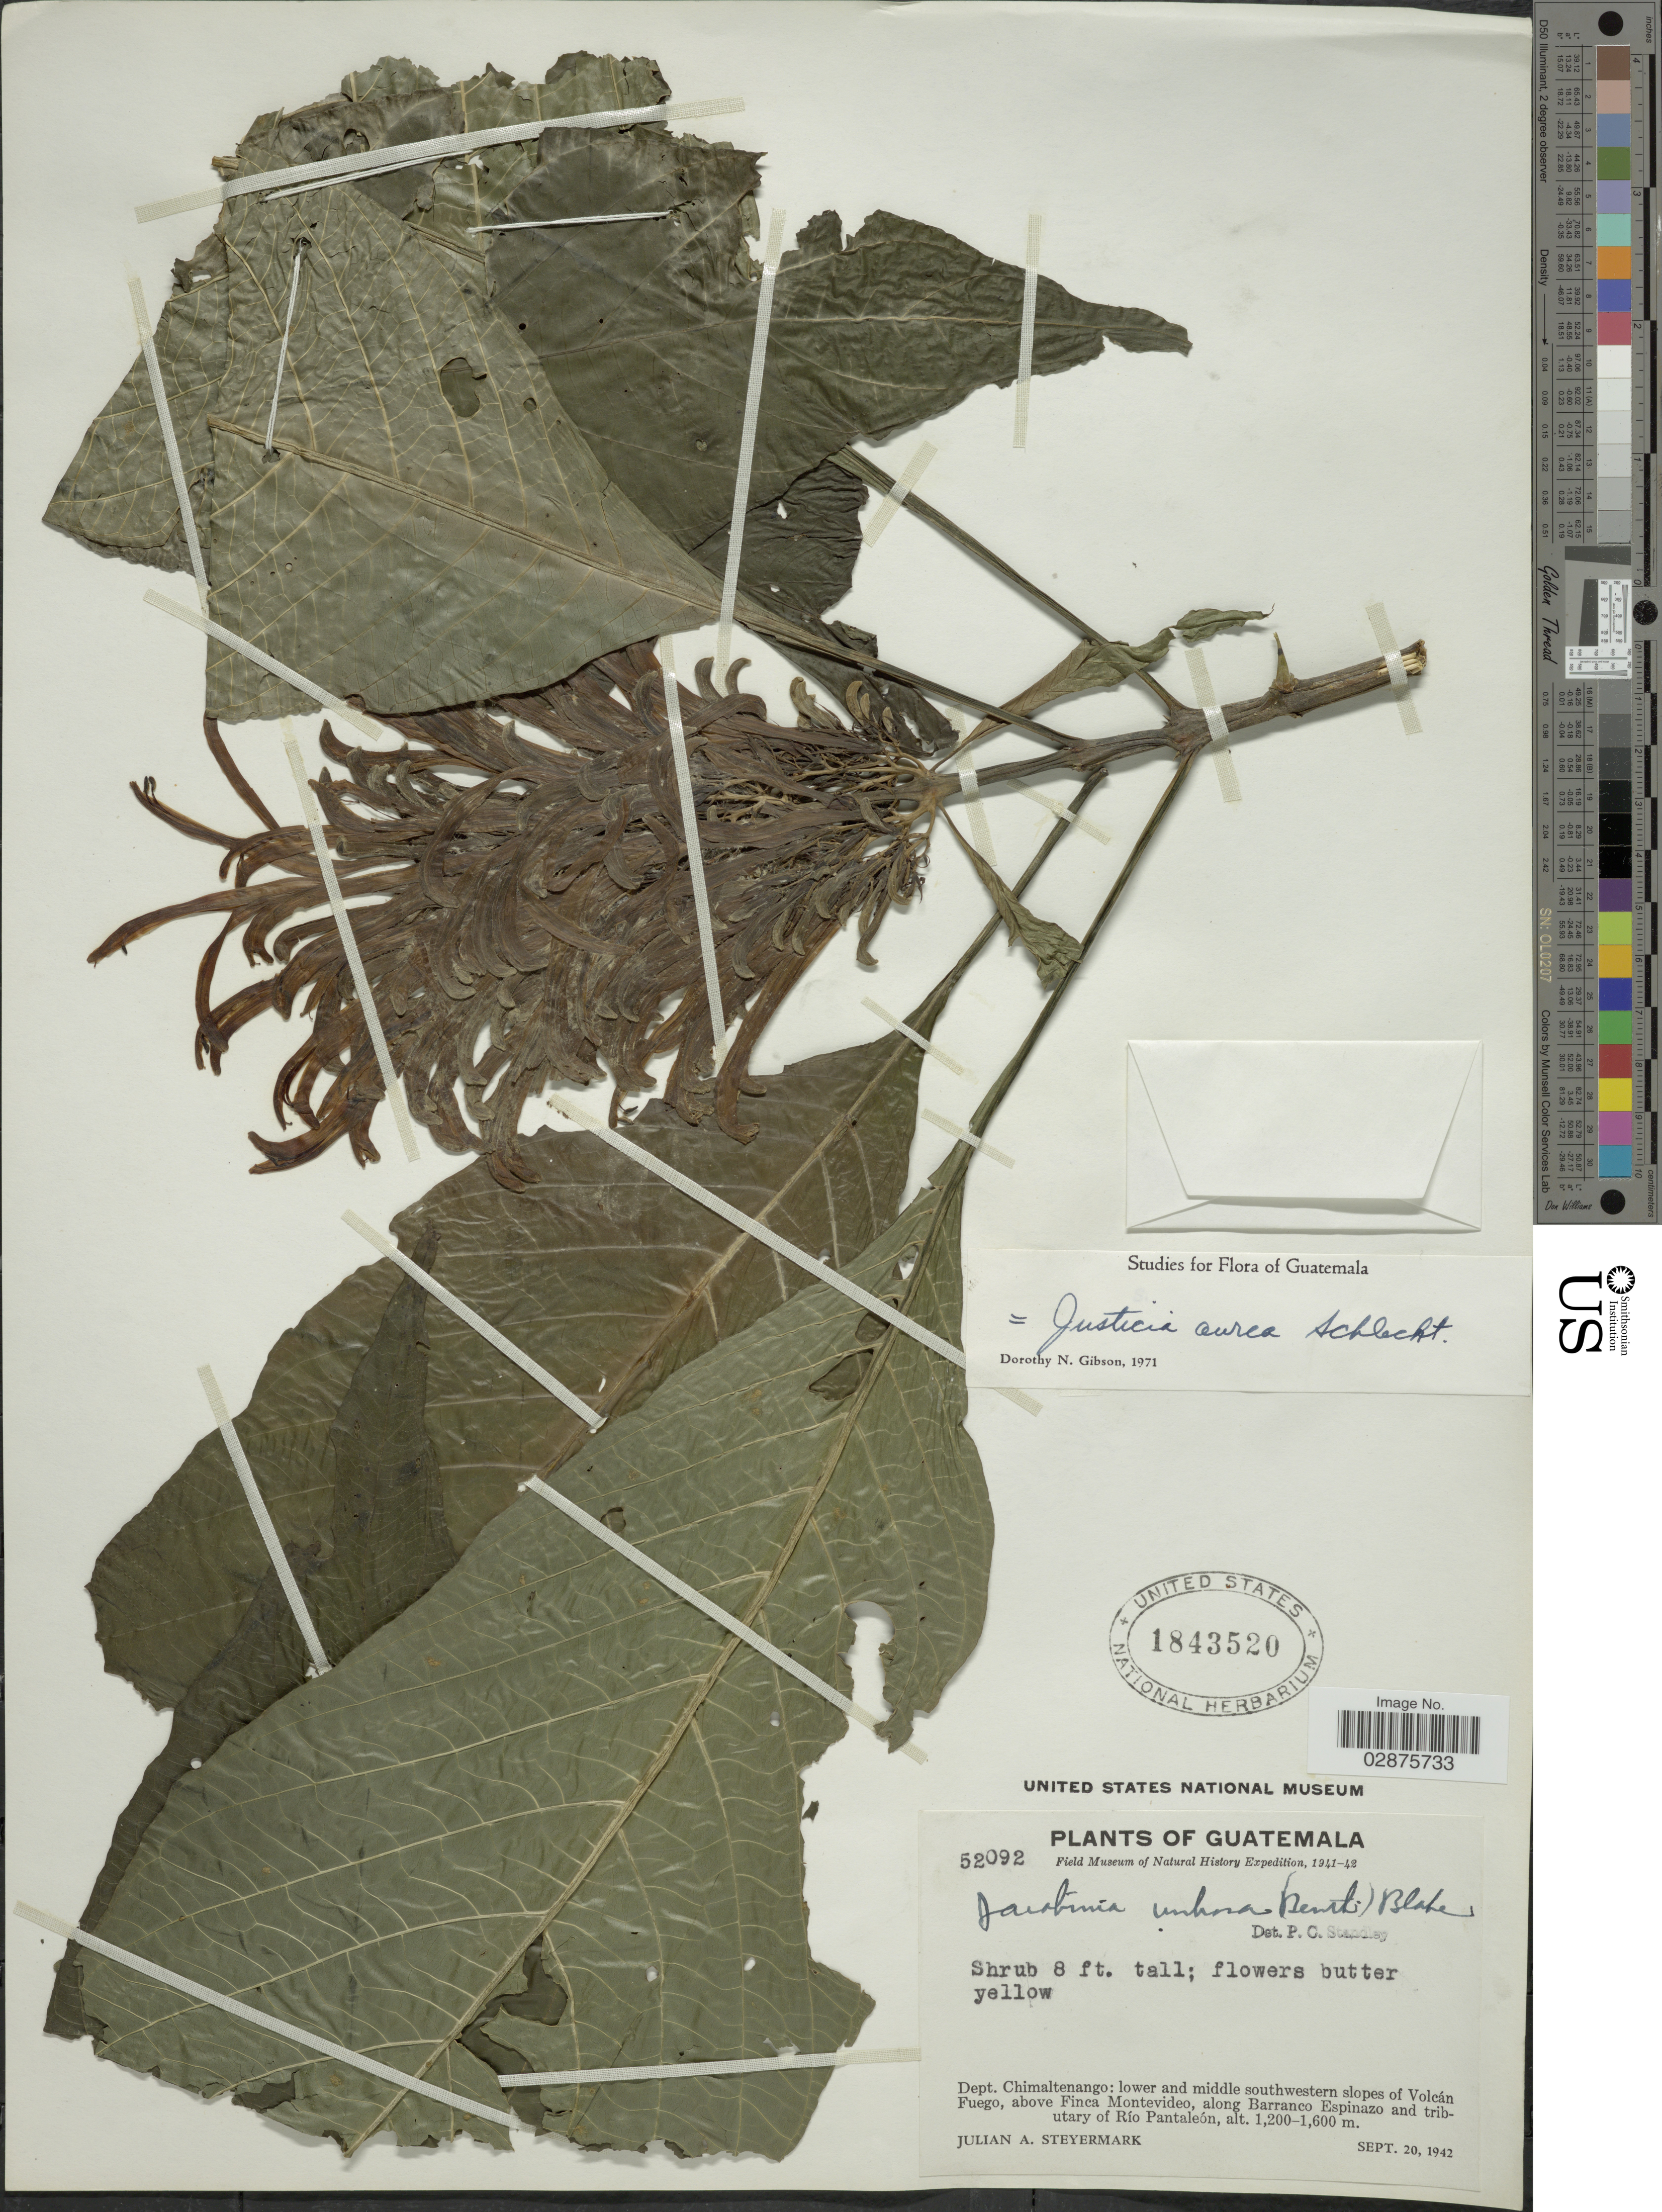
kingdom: Plantae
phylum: Tracheophyta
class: Magnoliopsida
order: Lamiales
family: Acanthaceae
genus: Justicia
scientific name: Justicia aurea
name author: Schltdl.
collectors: J. Steyermark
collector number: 52092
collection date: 1942-09-20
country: Guatemala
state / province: Chimaltenango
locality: Dept. Chimaltenango: lower and middle southwestern slopes of Volcán Fuego, above Finca Montevideo, along Barranco Espinazo and tributary of Río Pantaleón.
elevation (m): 1200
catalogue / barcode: US 1843520